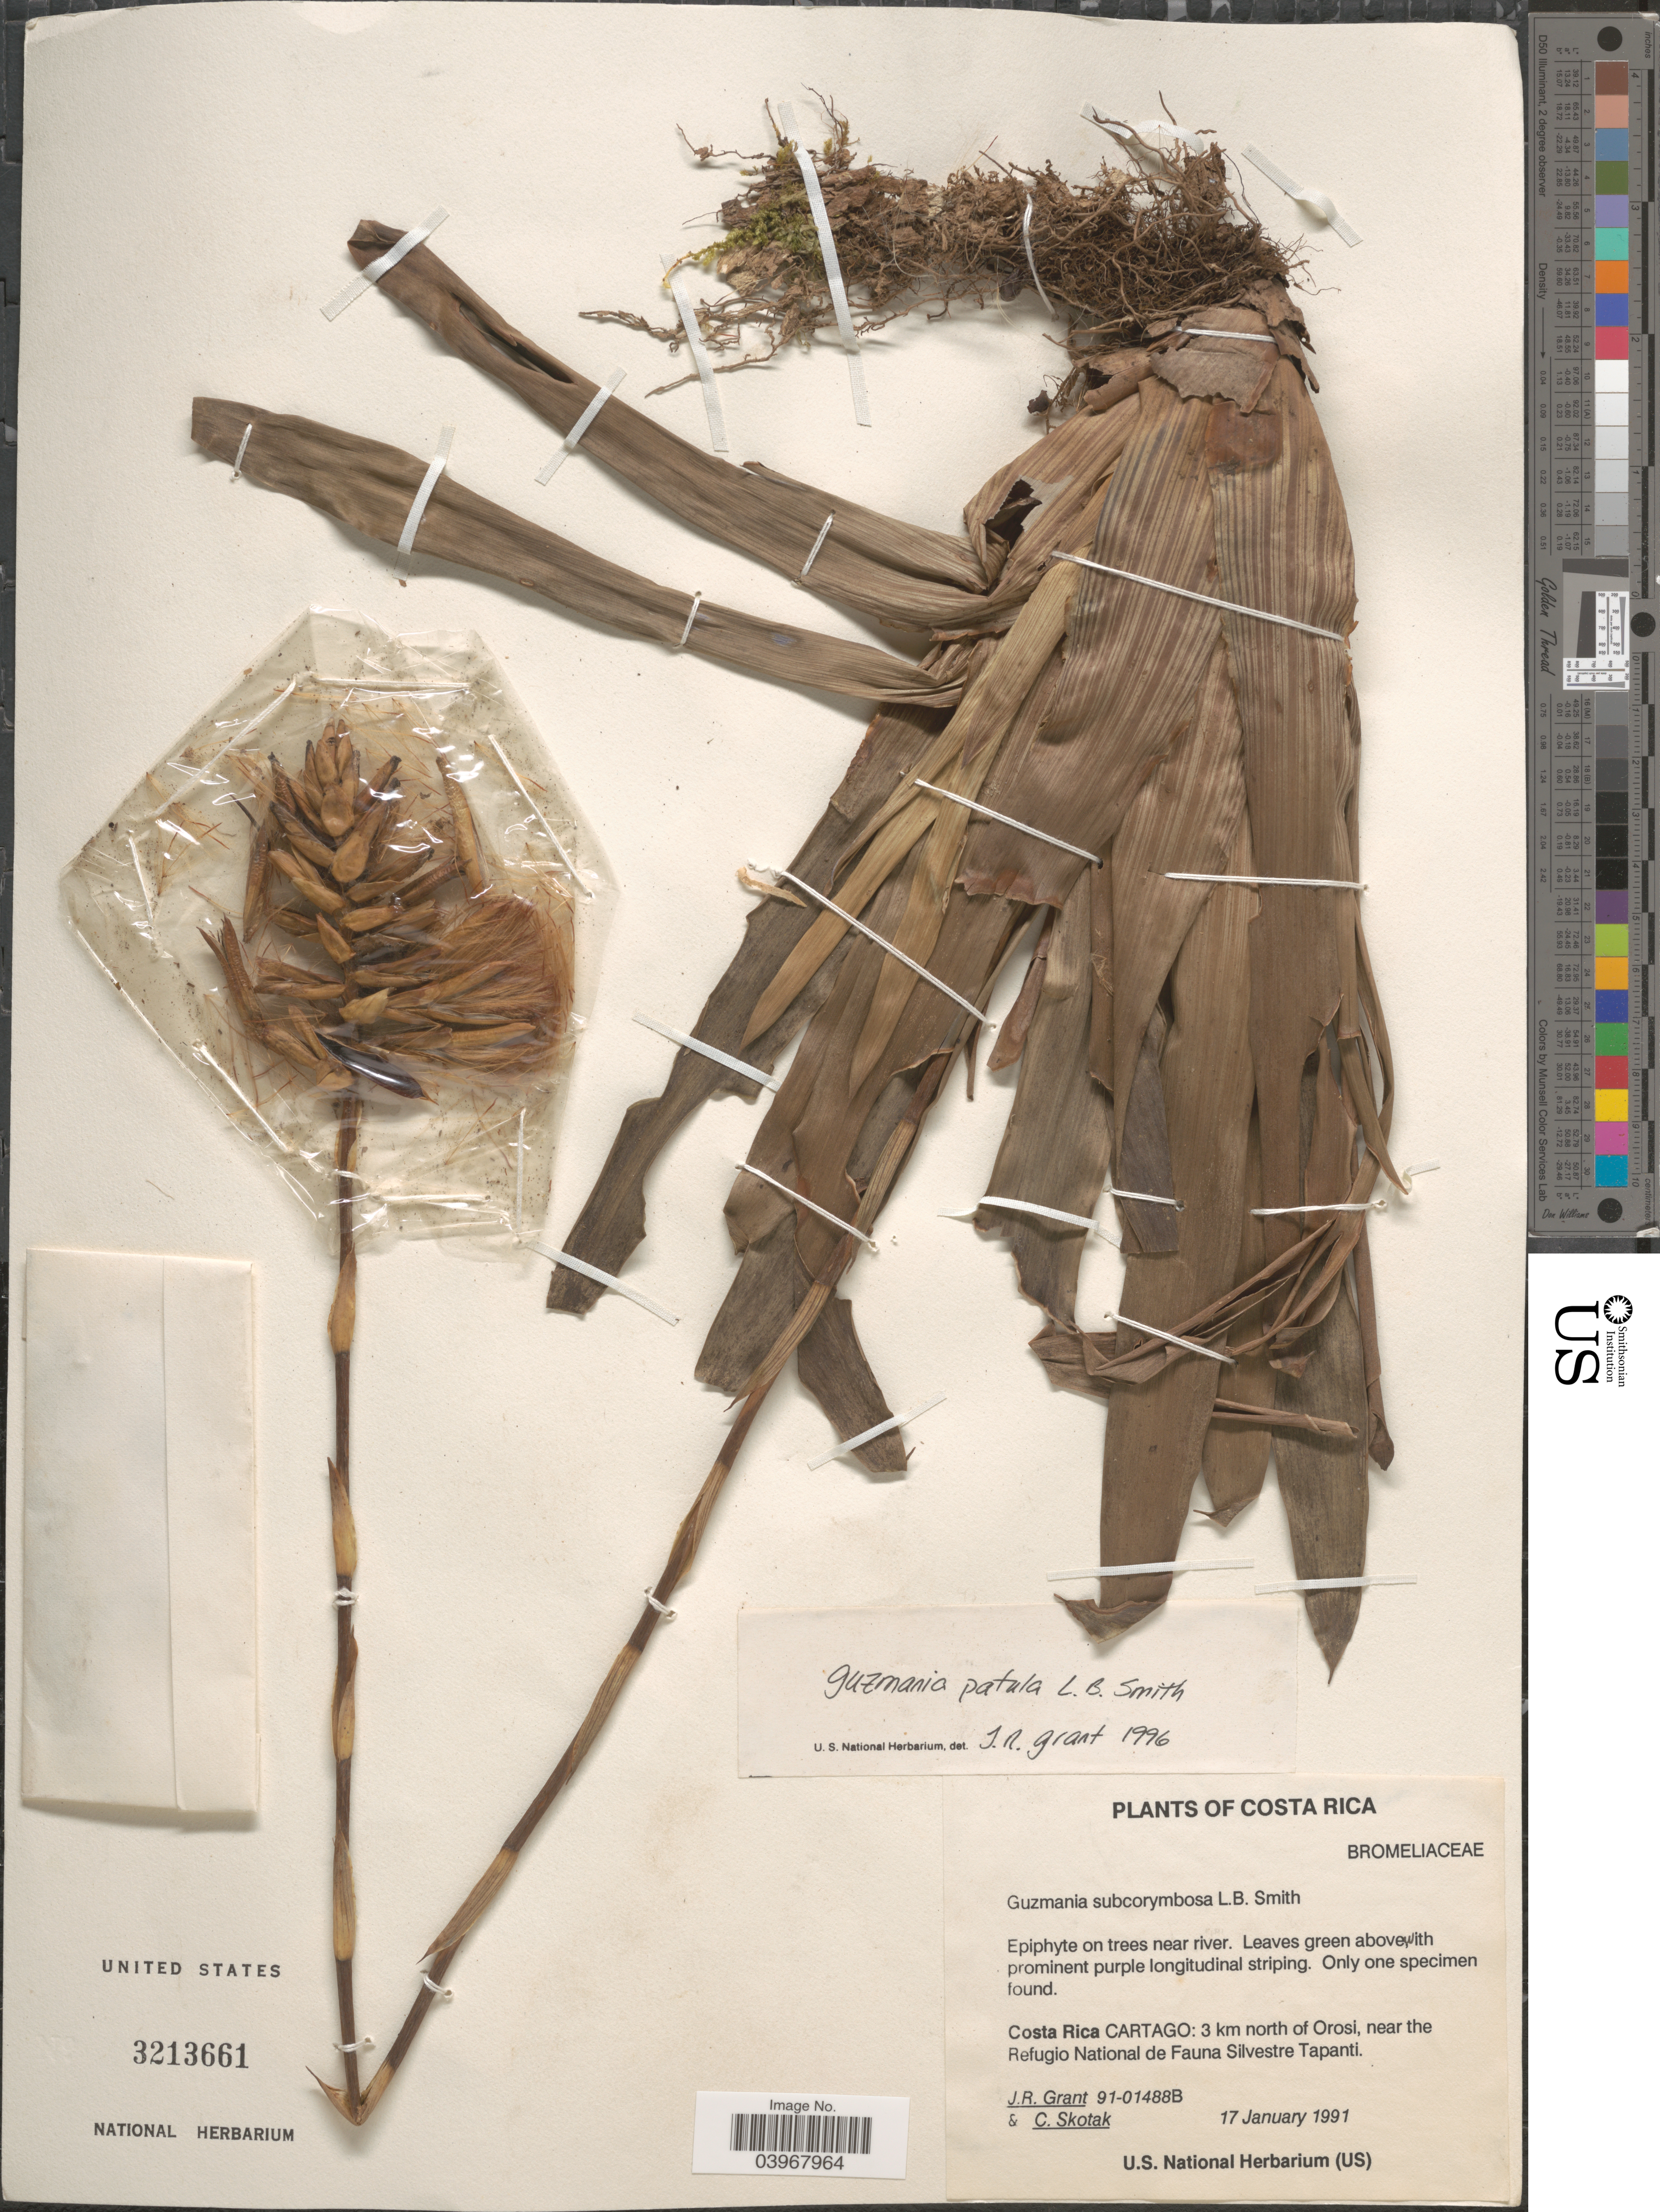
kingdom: Plantae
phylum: Tracheophyta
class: Liliopsida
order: Poales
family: Bromeliaceae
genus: Guzmania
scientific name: Guzmania patula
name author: Mez & Wercklé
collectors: J. Grant & C. Skotak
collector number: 91-01488B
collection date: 1991-01-17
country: Costa Rica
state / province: Cartago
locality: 3 km north of Orosi, near the Refugio National de Fauna Silvestre Tapanti.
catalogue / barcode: US 3213661